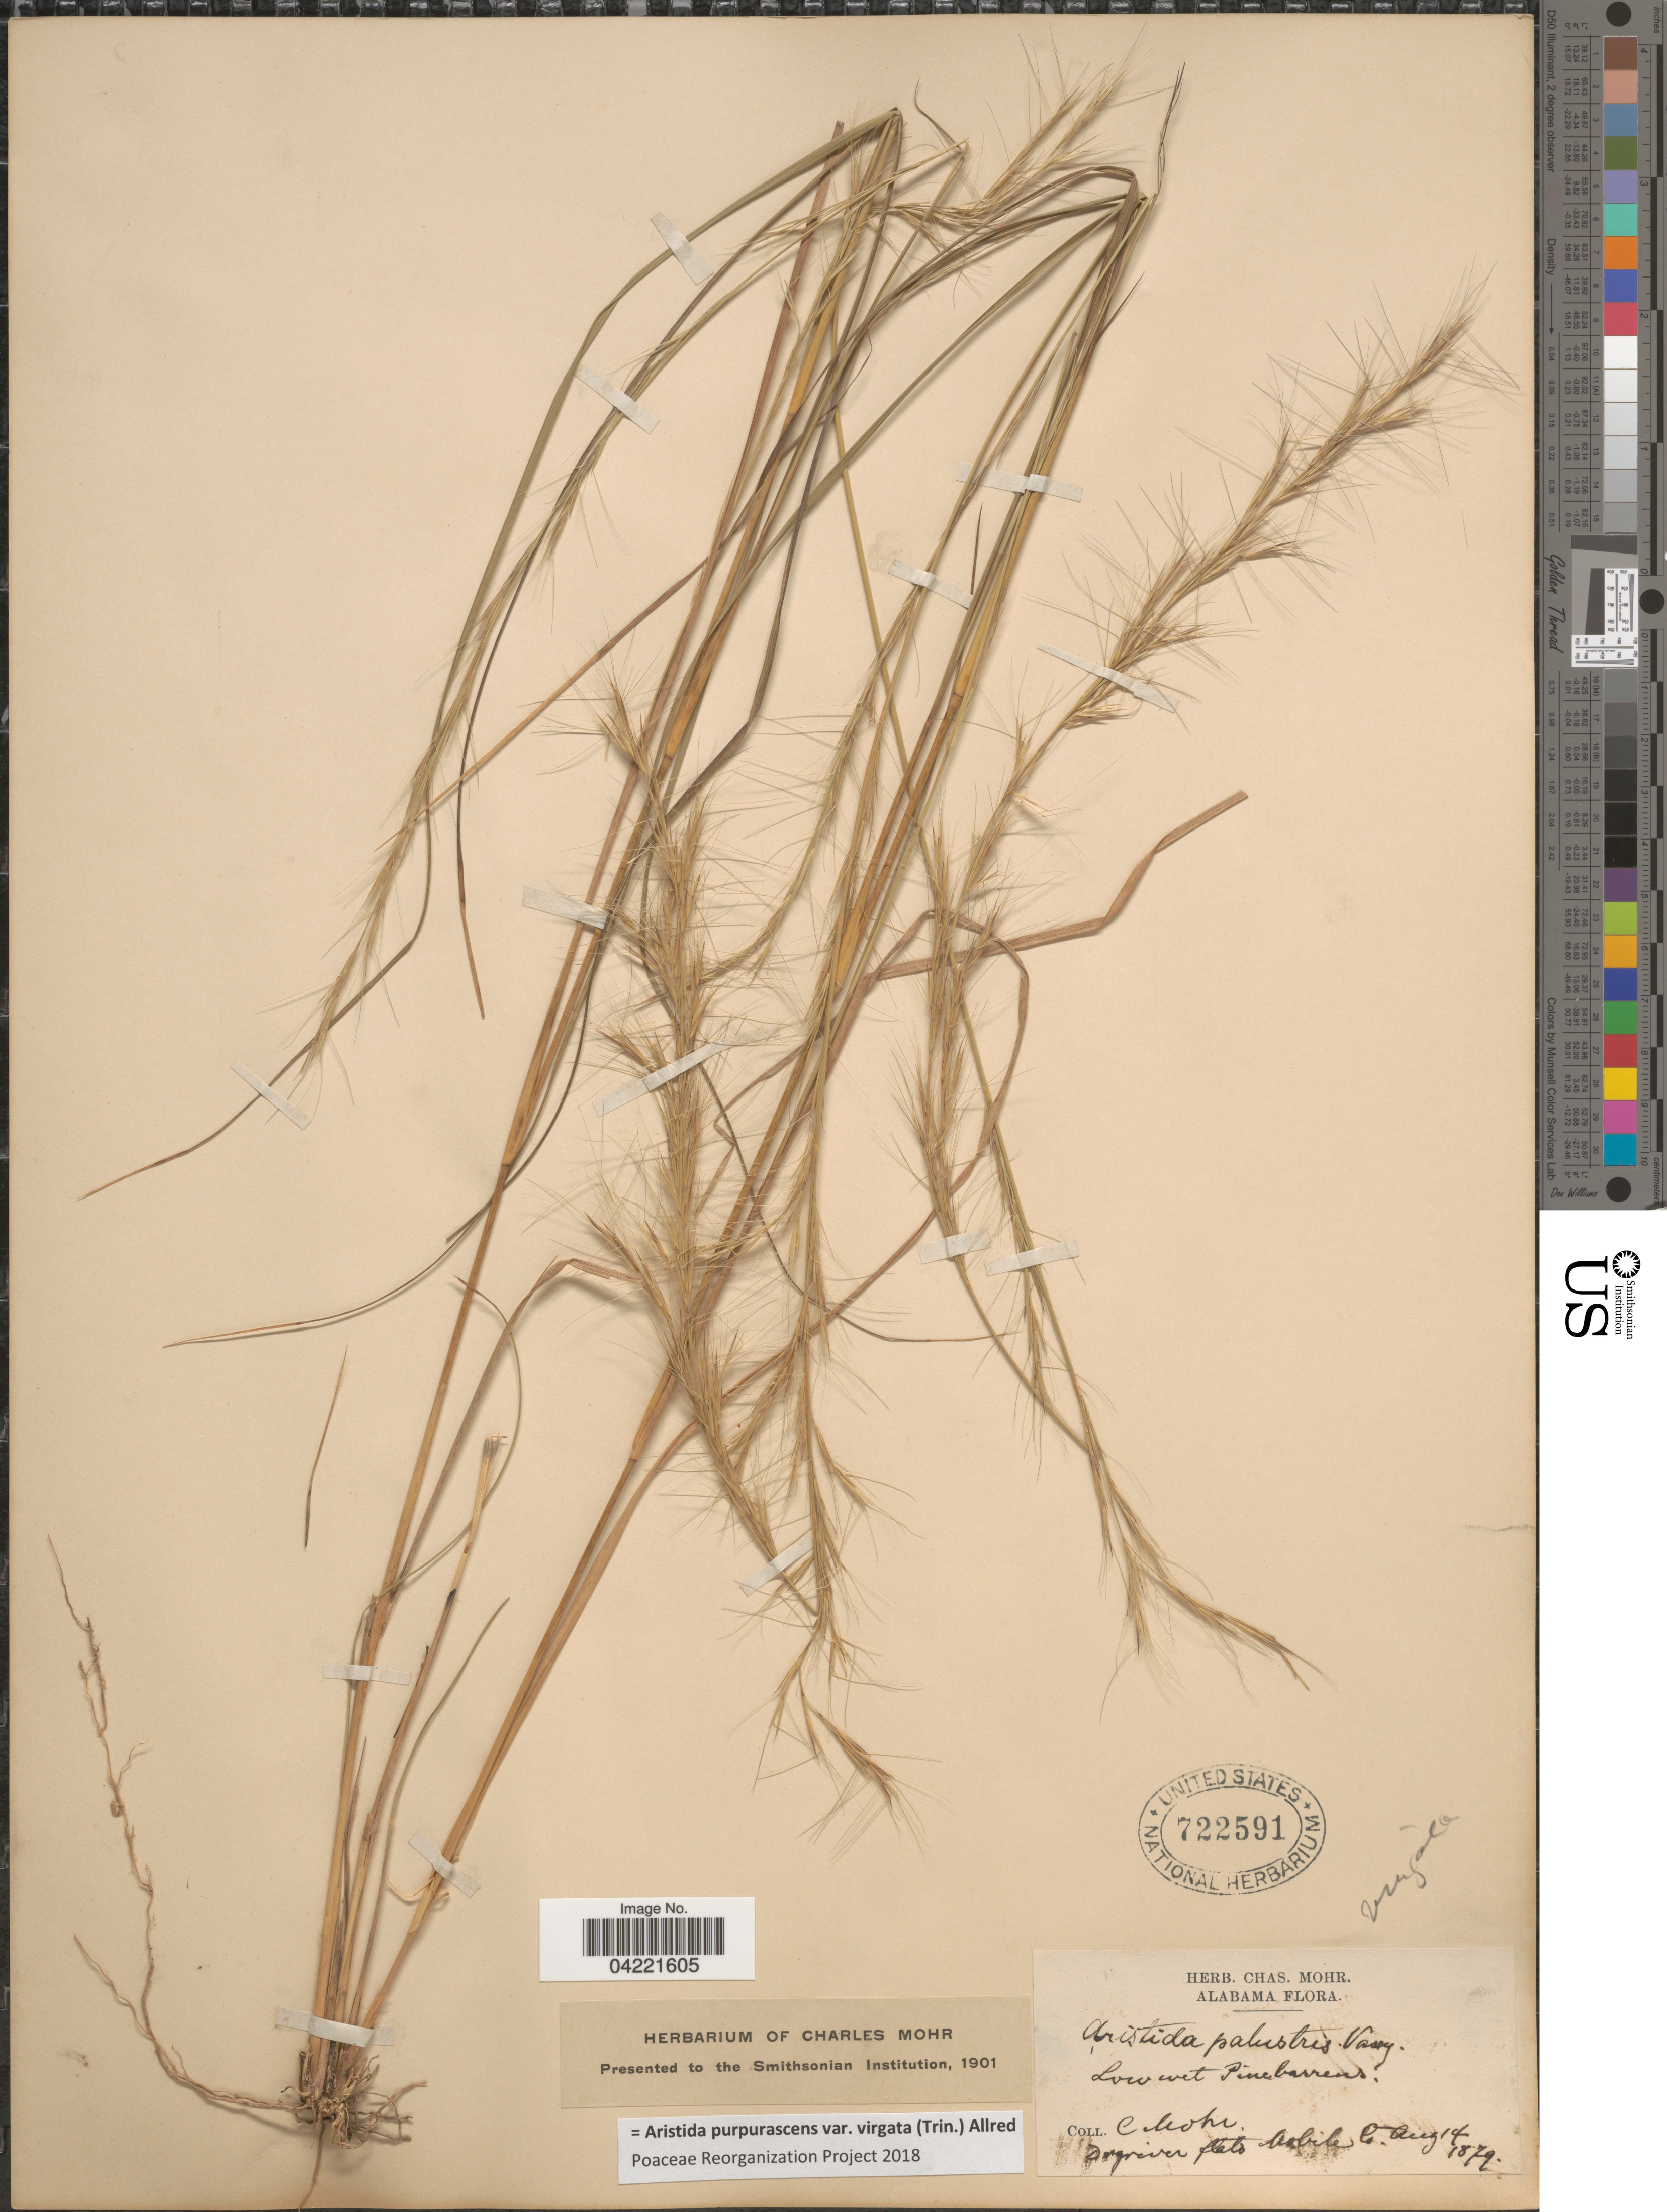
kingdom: Plantae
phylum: Tracheophyta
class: Liliopsida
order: Poales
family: Poaceae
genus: Aristida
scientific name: Aristida purpurascens var. virgata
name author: (Trin.) Allred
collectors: Mohr, C. T. (herbarium)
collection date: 1879-08-14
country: United States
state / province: Alabama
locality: Mobile Co.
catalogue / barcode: US 722591